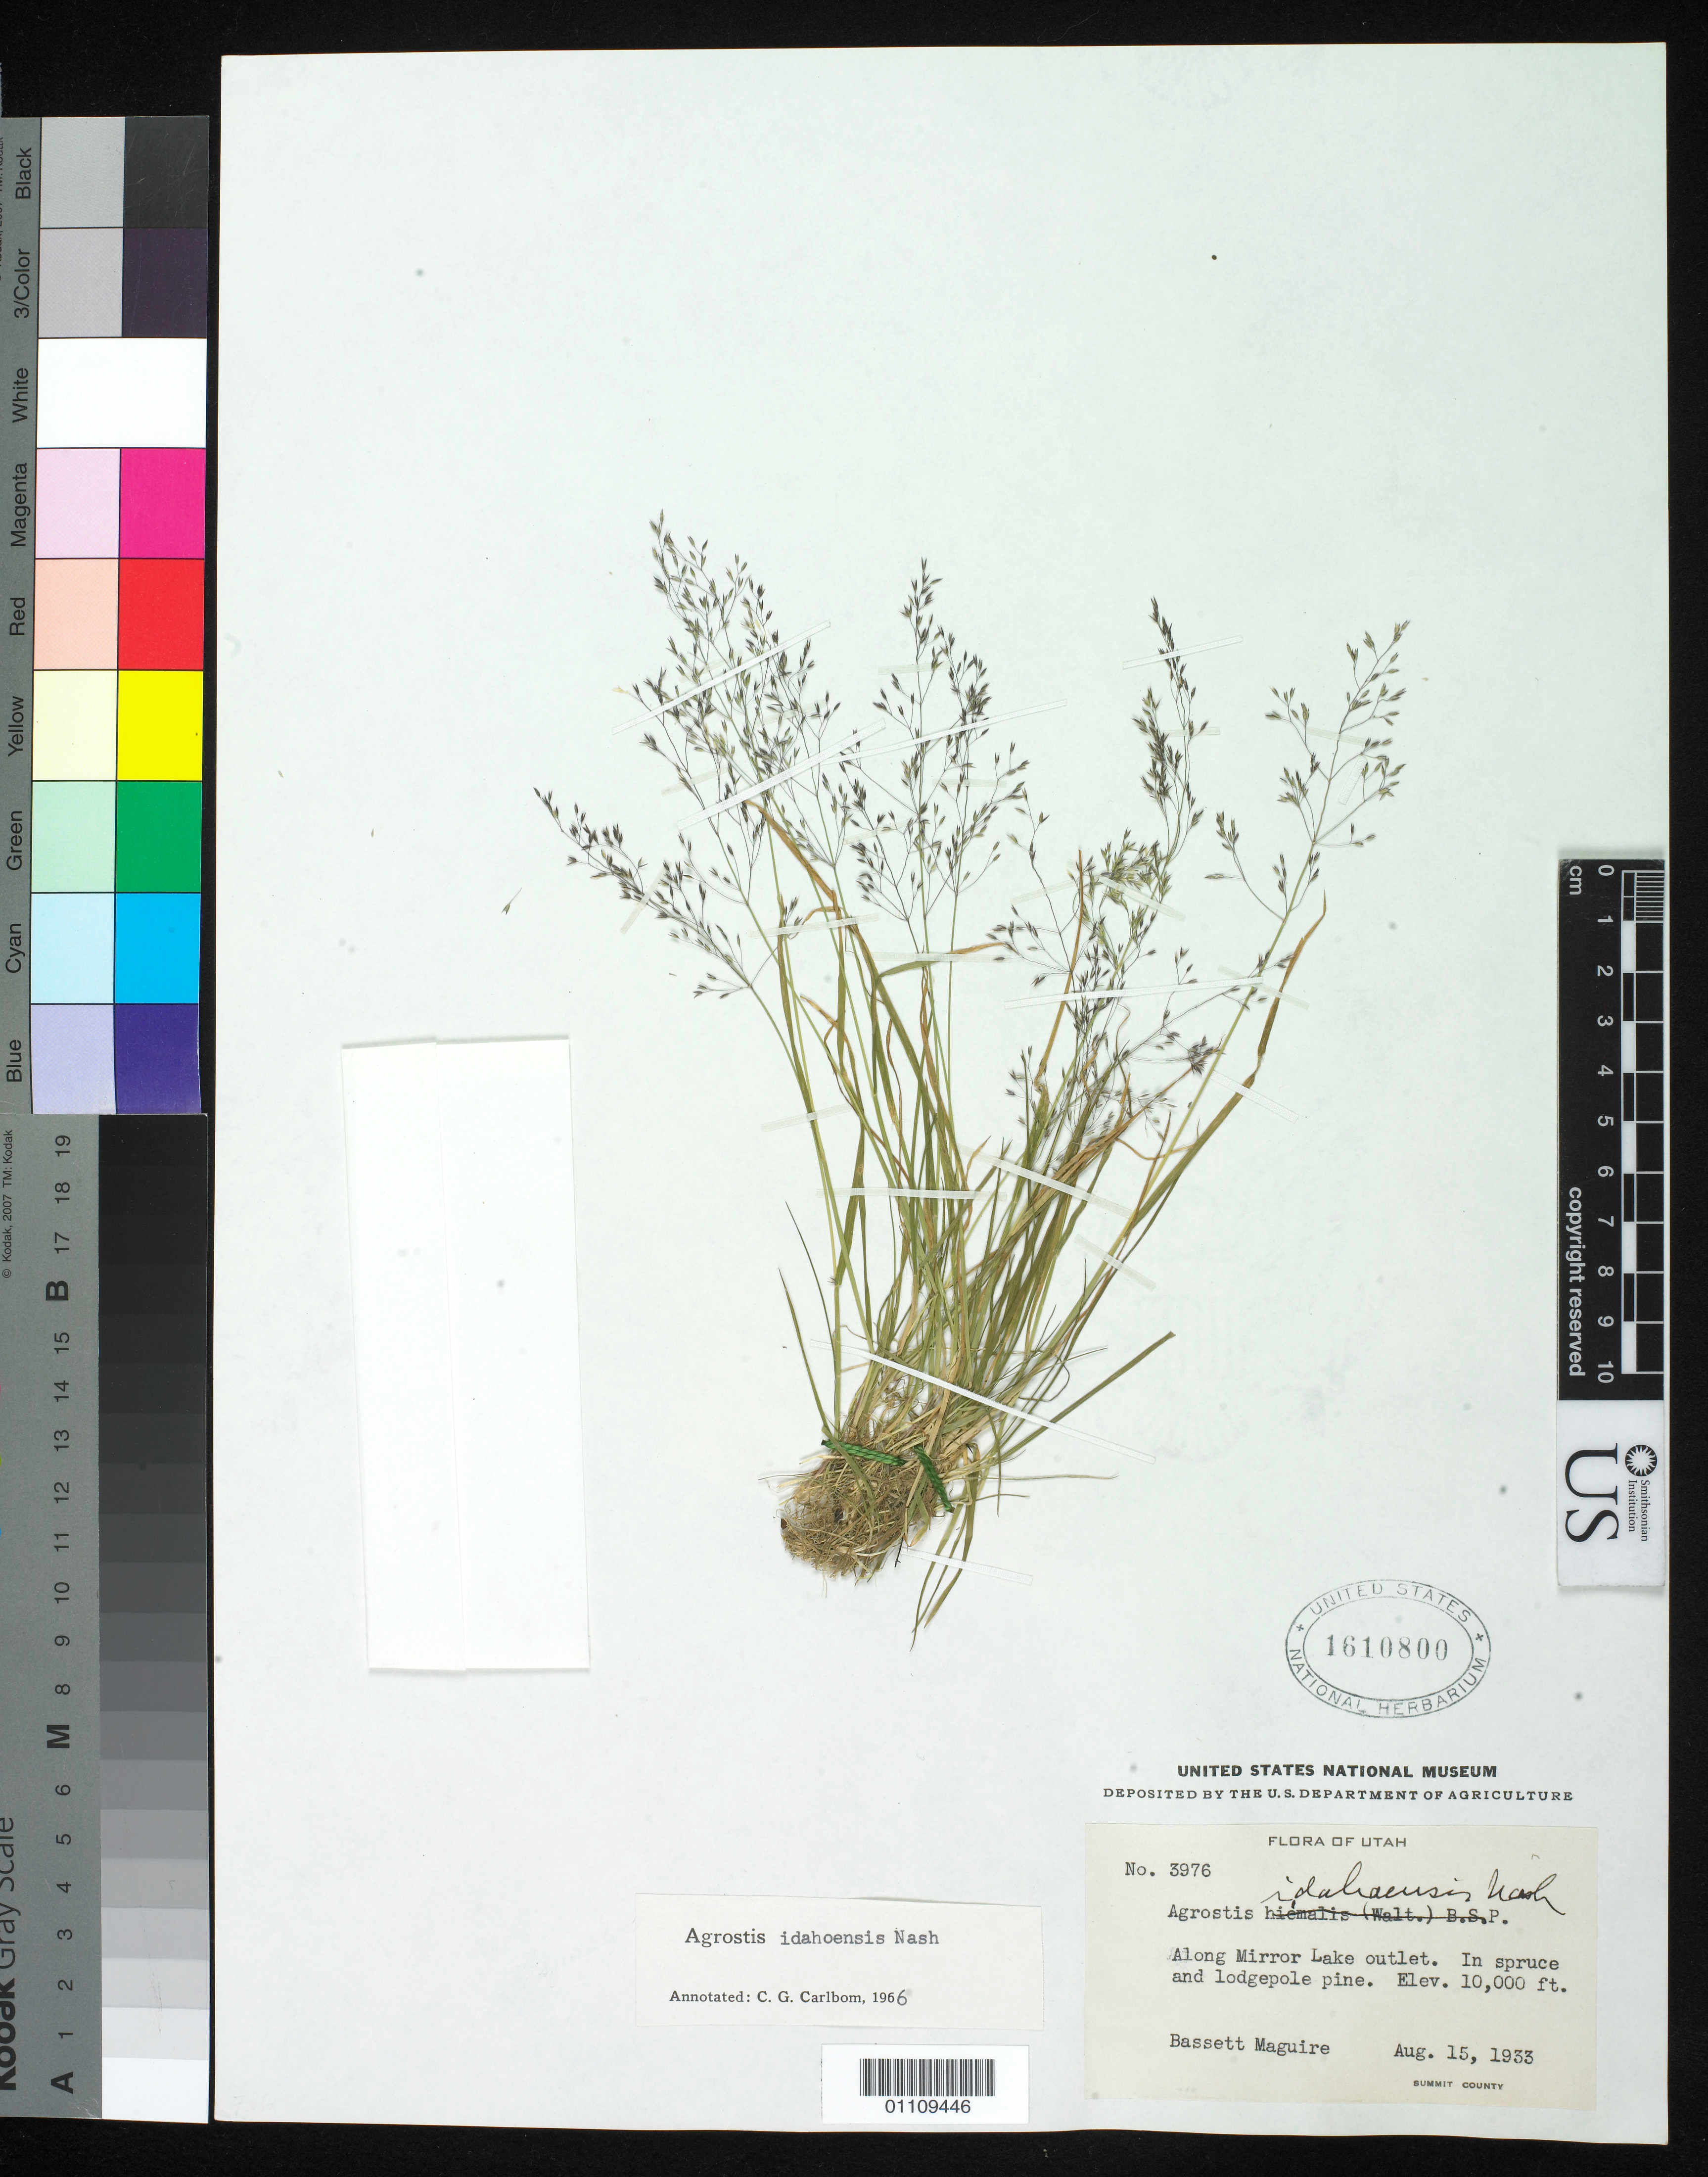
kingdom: Plantae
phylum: Tracheophyta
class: Liliopsida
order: Poales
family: Poaceae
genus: Agrostis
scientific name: Agrostis idahoensis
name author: Nash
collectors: B. Maguire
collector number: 3976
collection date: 1933-08-15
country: United States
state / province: Utah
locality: Along Mirror Lake outlet.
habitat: In spruce and lodgepole pine.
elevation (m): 3048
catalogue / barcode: US 1610800